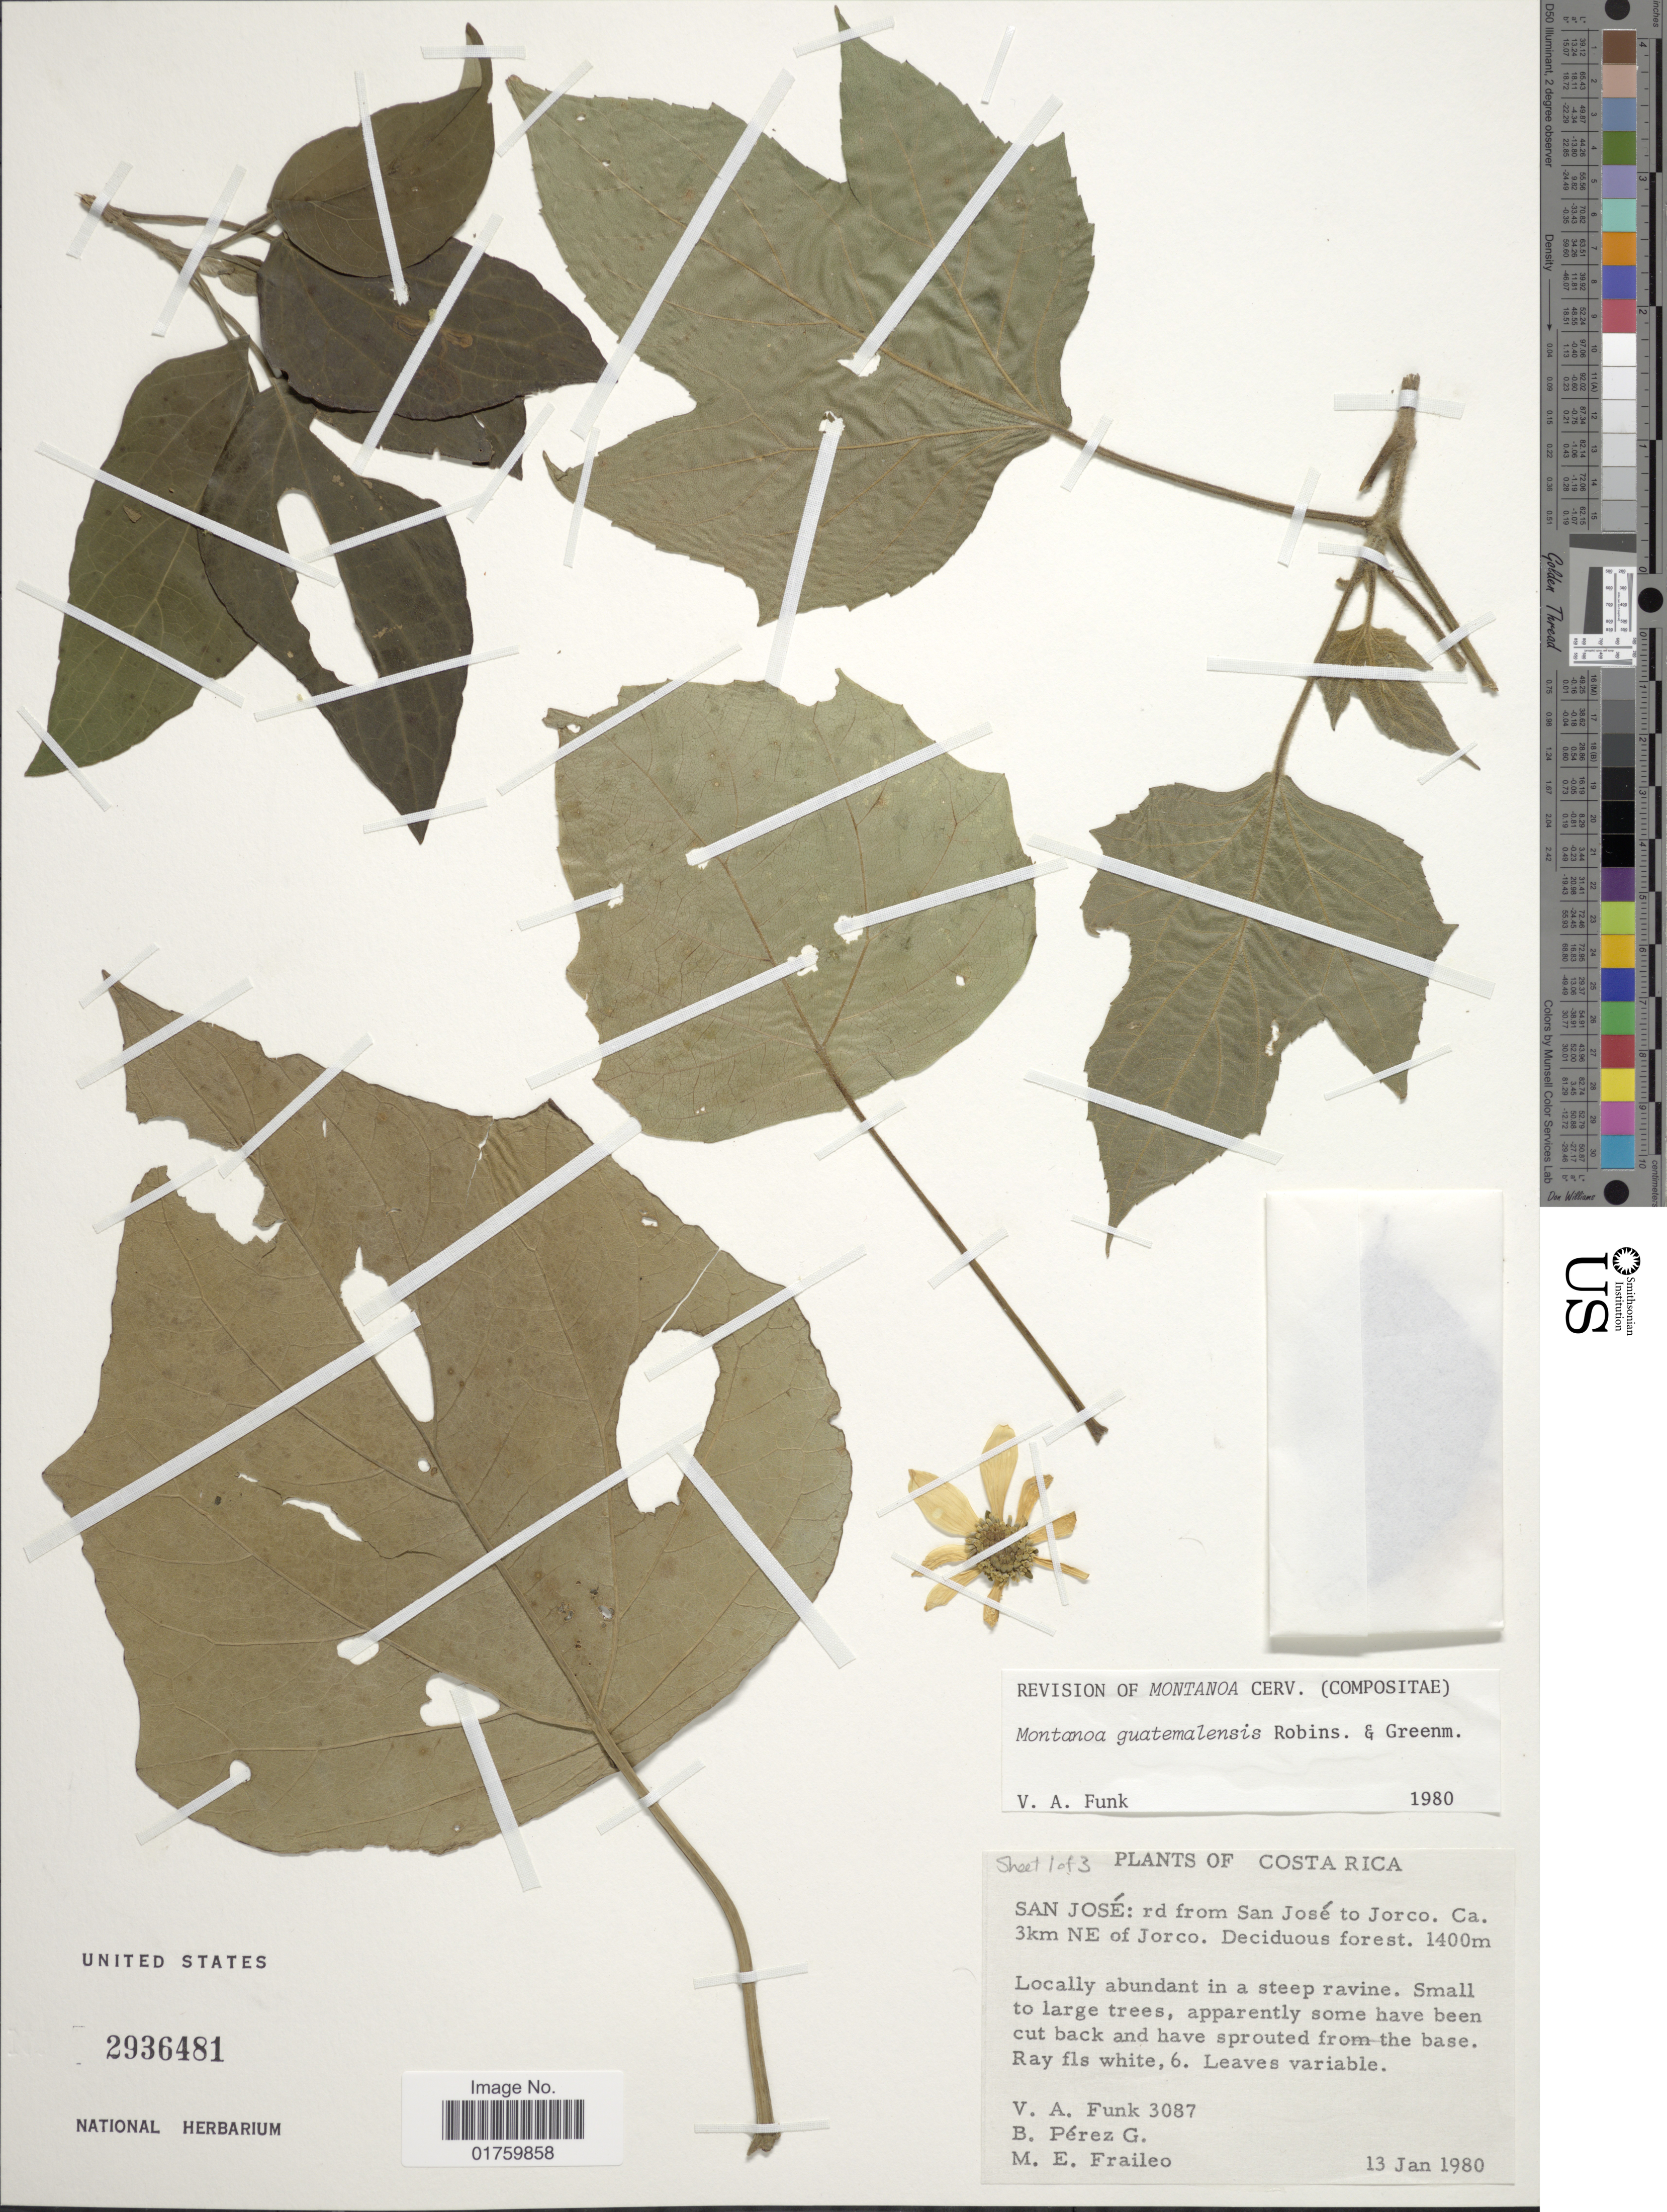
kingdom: Plantae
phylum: Tracheophyta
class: Magnoliopsida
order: Asterales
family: Asteraceae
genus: Montanoa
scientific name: Montanoa guatemalensis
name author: B.L. Rob. & Greenm.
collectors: V. Funk, B. Perez G. & G. M. Fraileo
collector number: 3087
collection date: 1980-01-13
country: Costa Rica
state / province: San José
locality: Rd from San Jose to Jorco, ca. 3km NE of Jorco.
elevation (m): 1400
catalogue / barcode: US 2936481